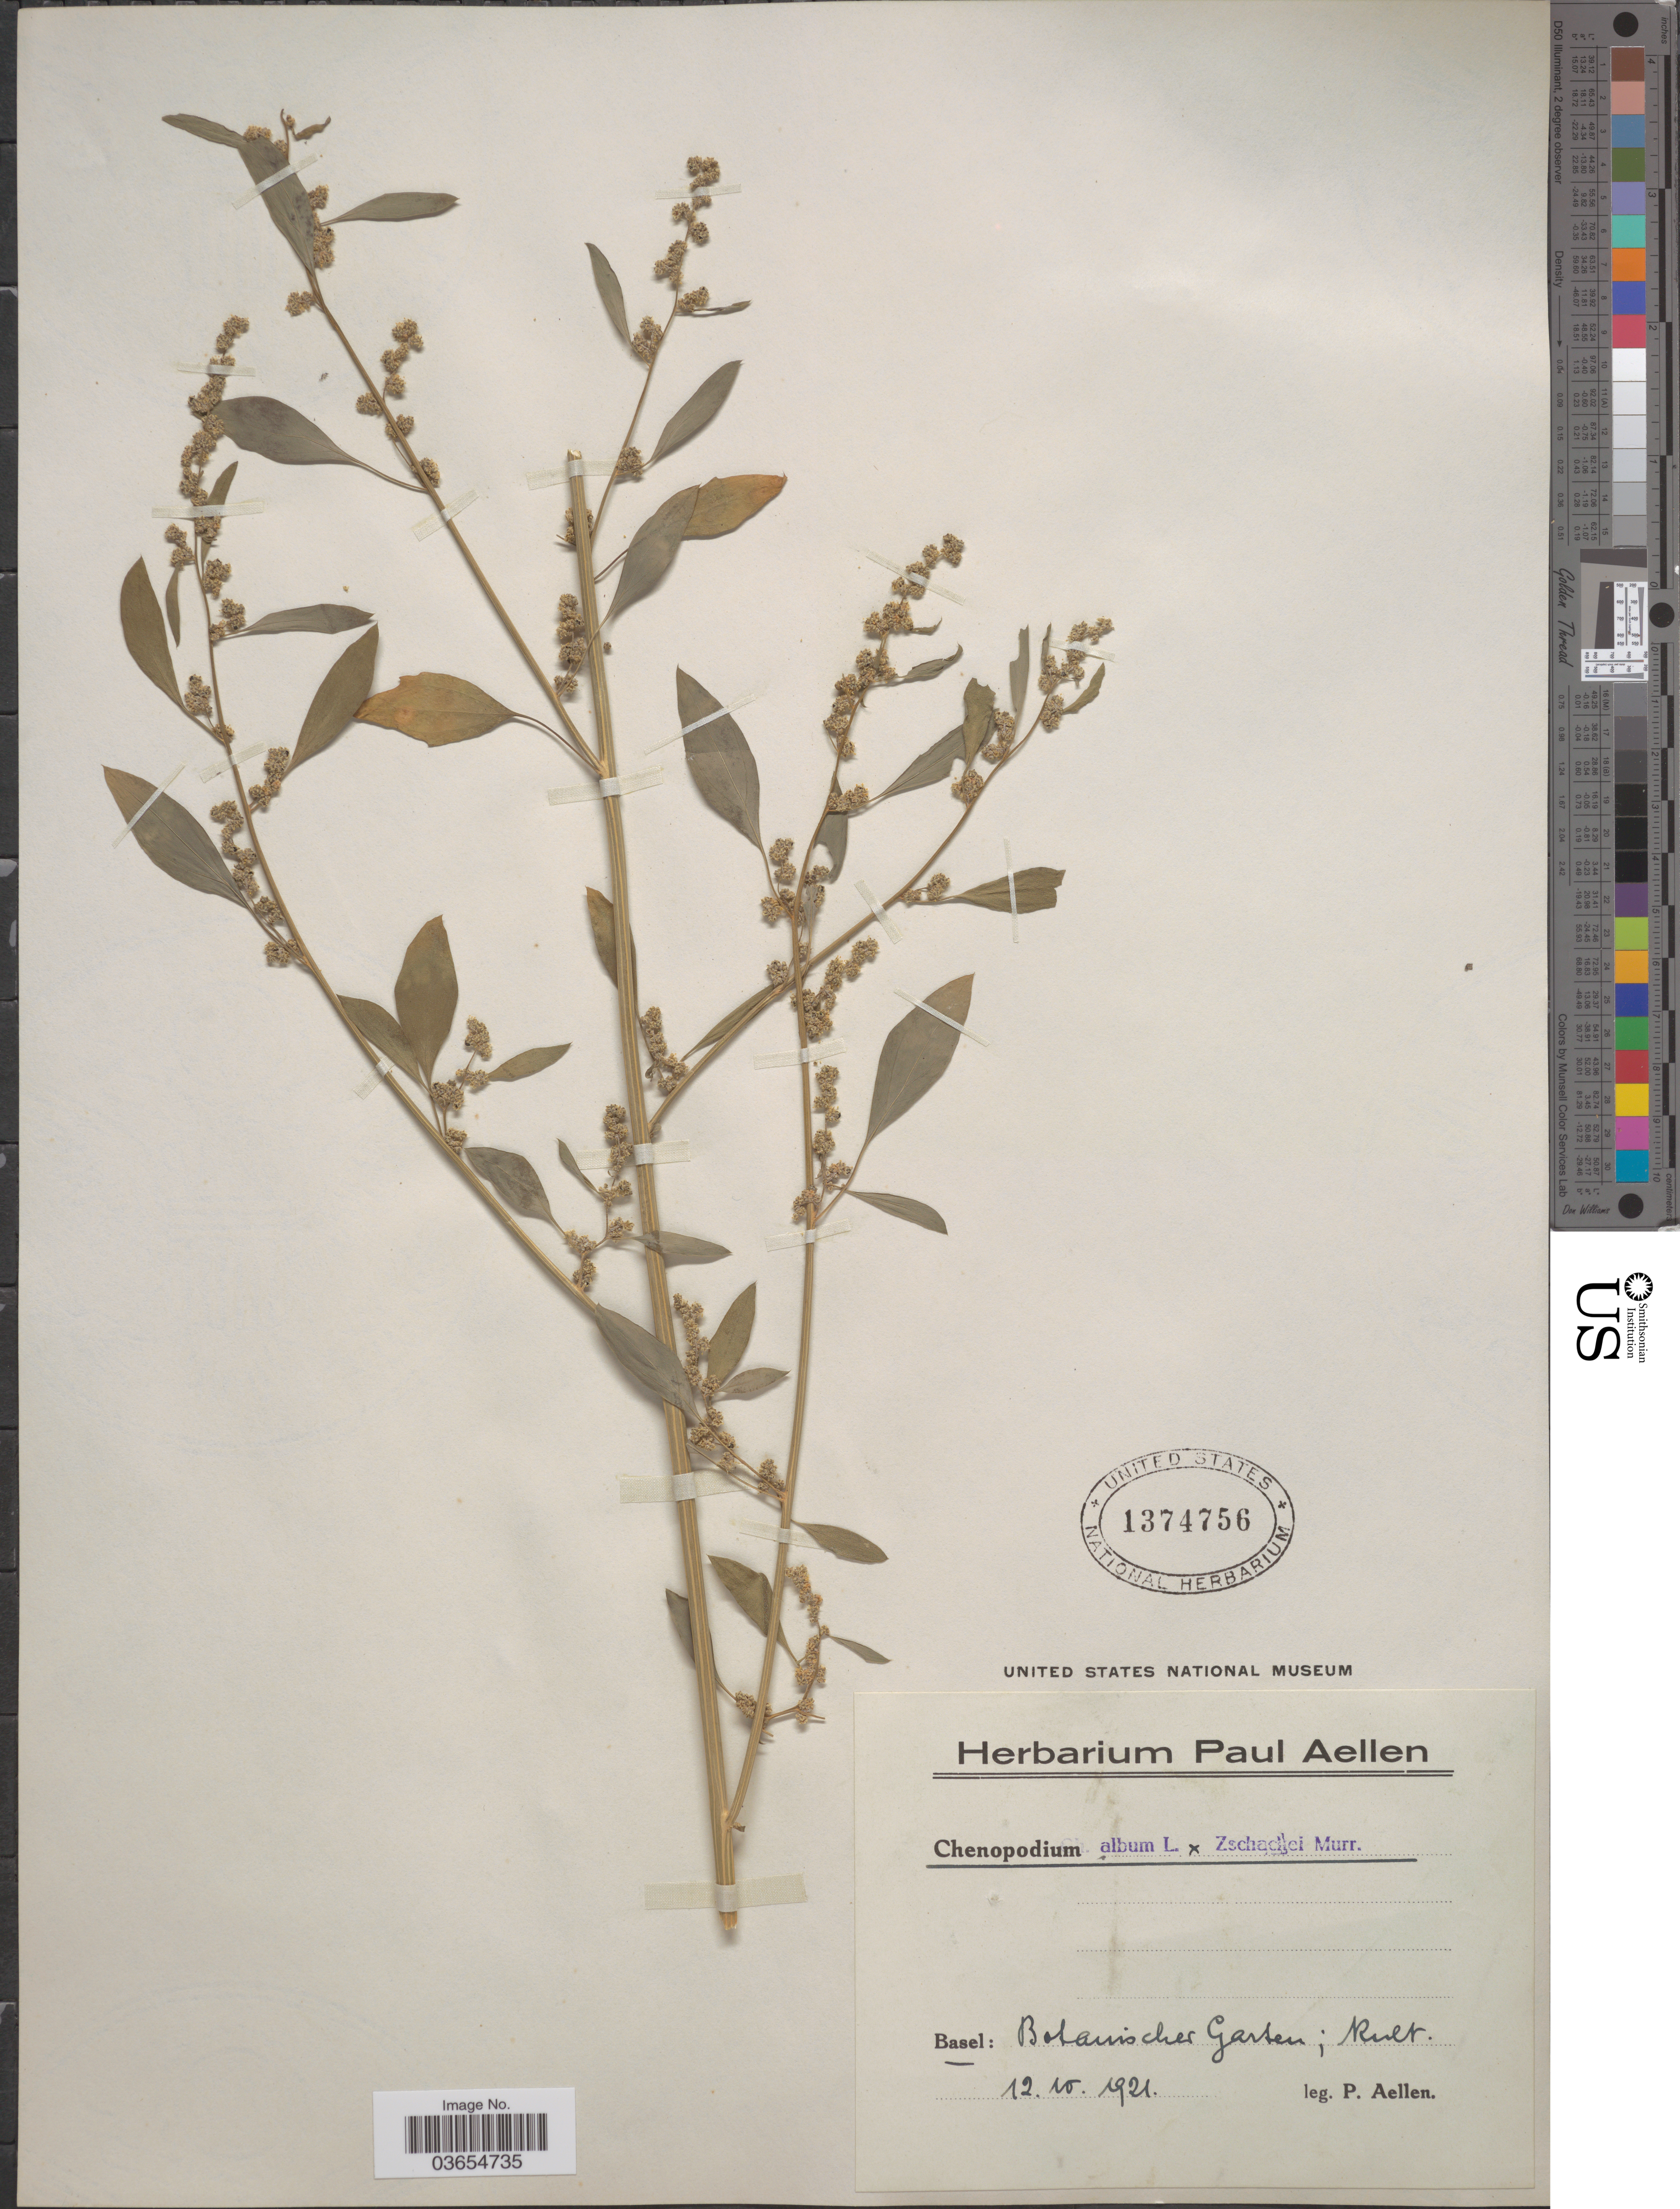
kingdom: Plantae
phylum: Tracheophyta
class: Magnoliopsida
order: Caryophyllales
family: Amaranthaceae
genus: Chenopodium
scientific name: Chenopodium album x C. zschackei Murr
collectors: P. Aellen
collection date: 1921-10-12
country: Switzerland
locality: Basel: Botanischer Garten. kult.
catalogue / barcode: US 1374756